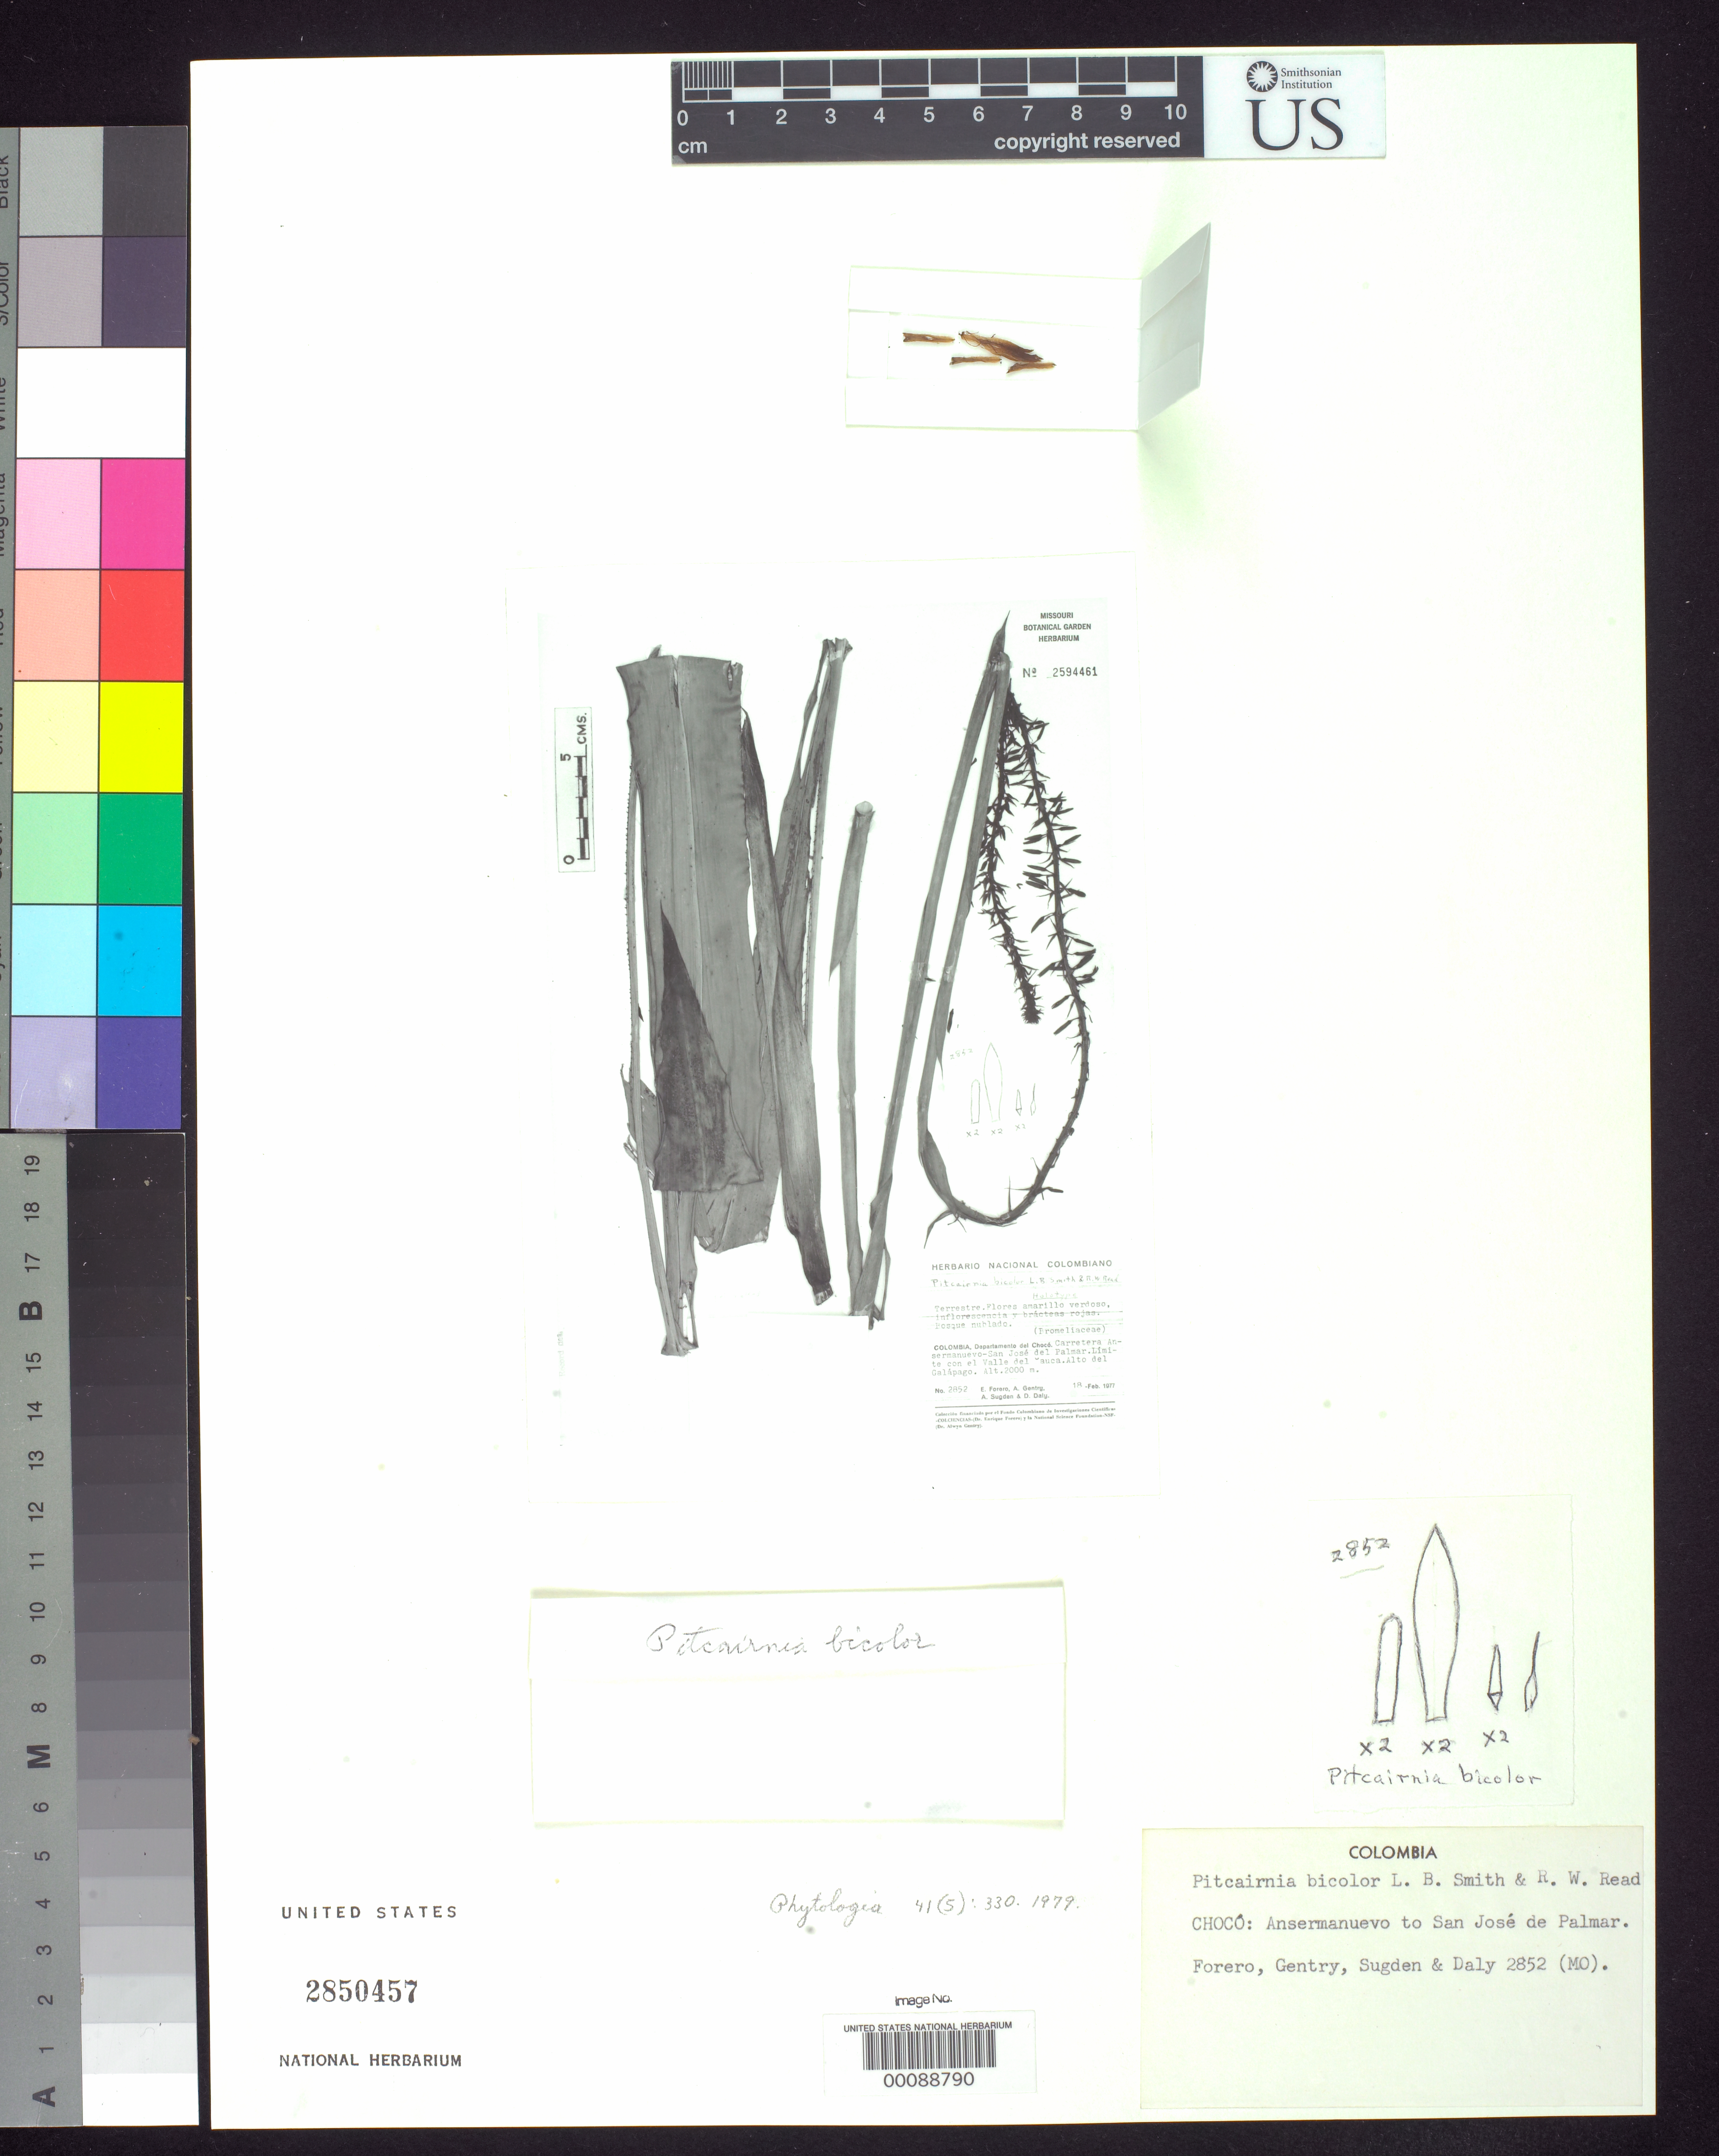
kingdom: Plantae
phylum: Tracheophyta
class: Liliopsida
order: Poales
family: Bromeliaceae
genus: Pitcairnia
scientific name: Pitcairnia bicolor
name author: L.B. Sm. & Read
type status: Type Fragment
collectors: E. Forero, A. H. Gentry, -. Dugden & -. Daly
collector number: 2852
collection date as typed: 18 Feb 1977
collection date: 1977-02-18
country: Colombia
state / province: Chocó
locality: AnsermaNuevo to San Jose de Palmar road.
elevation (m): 2000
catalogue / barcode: US 2850457